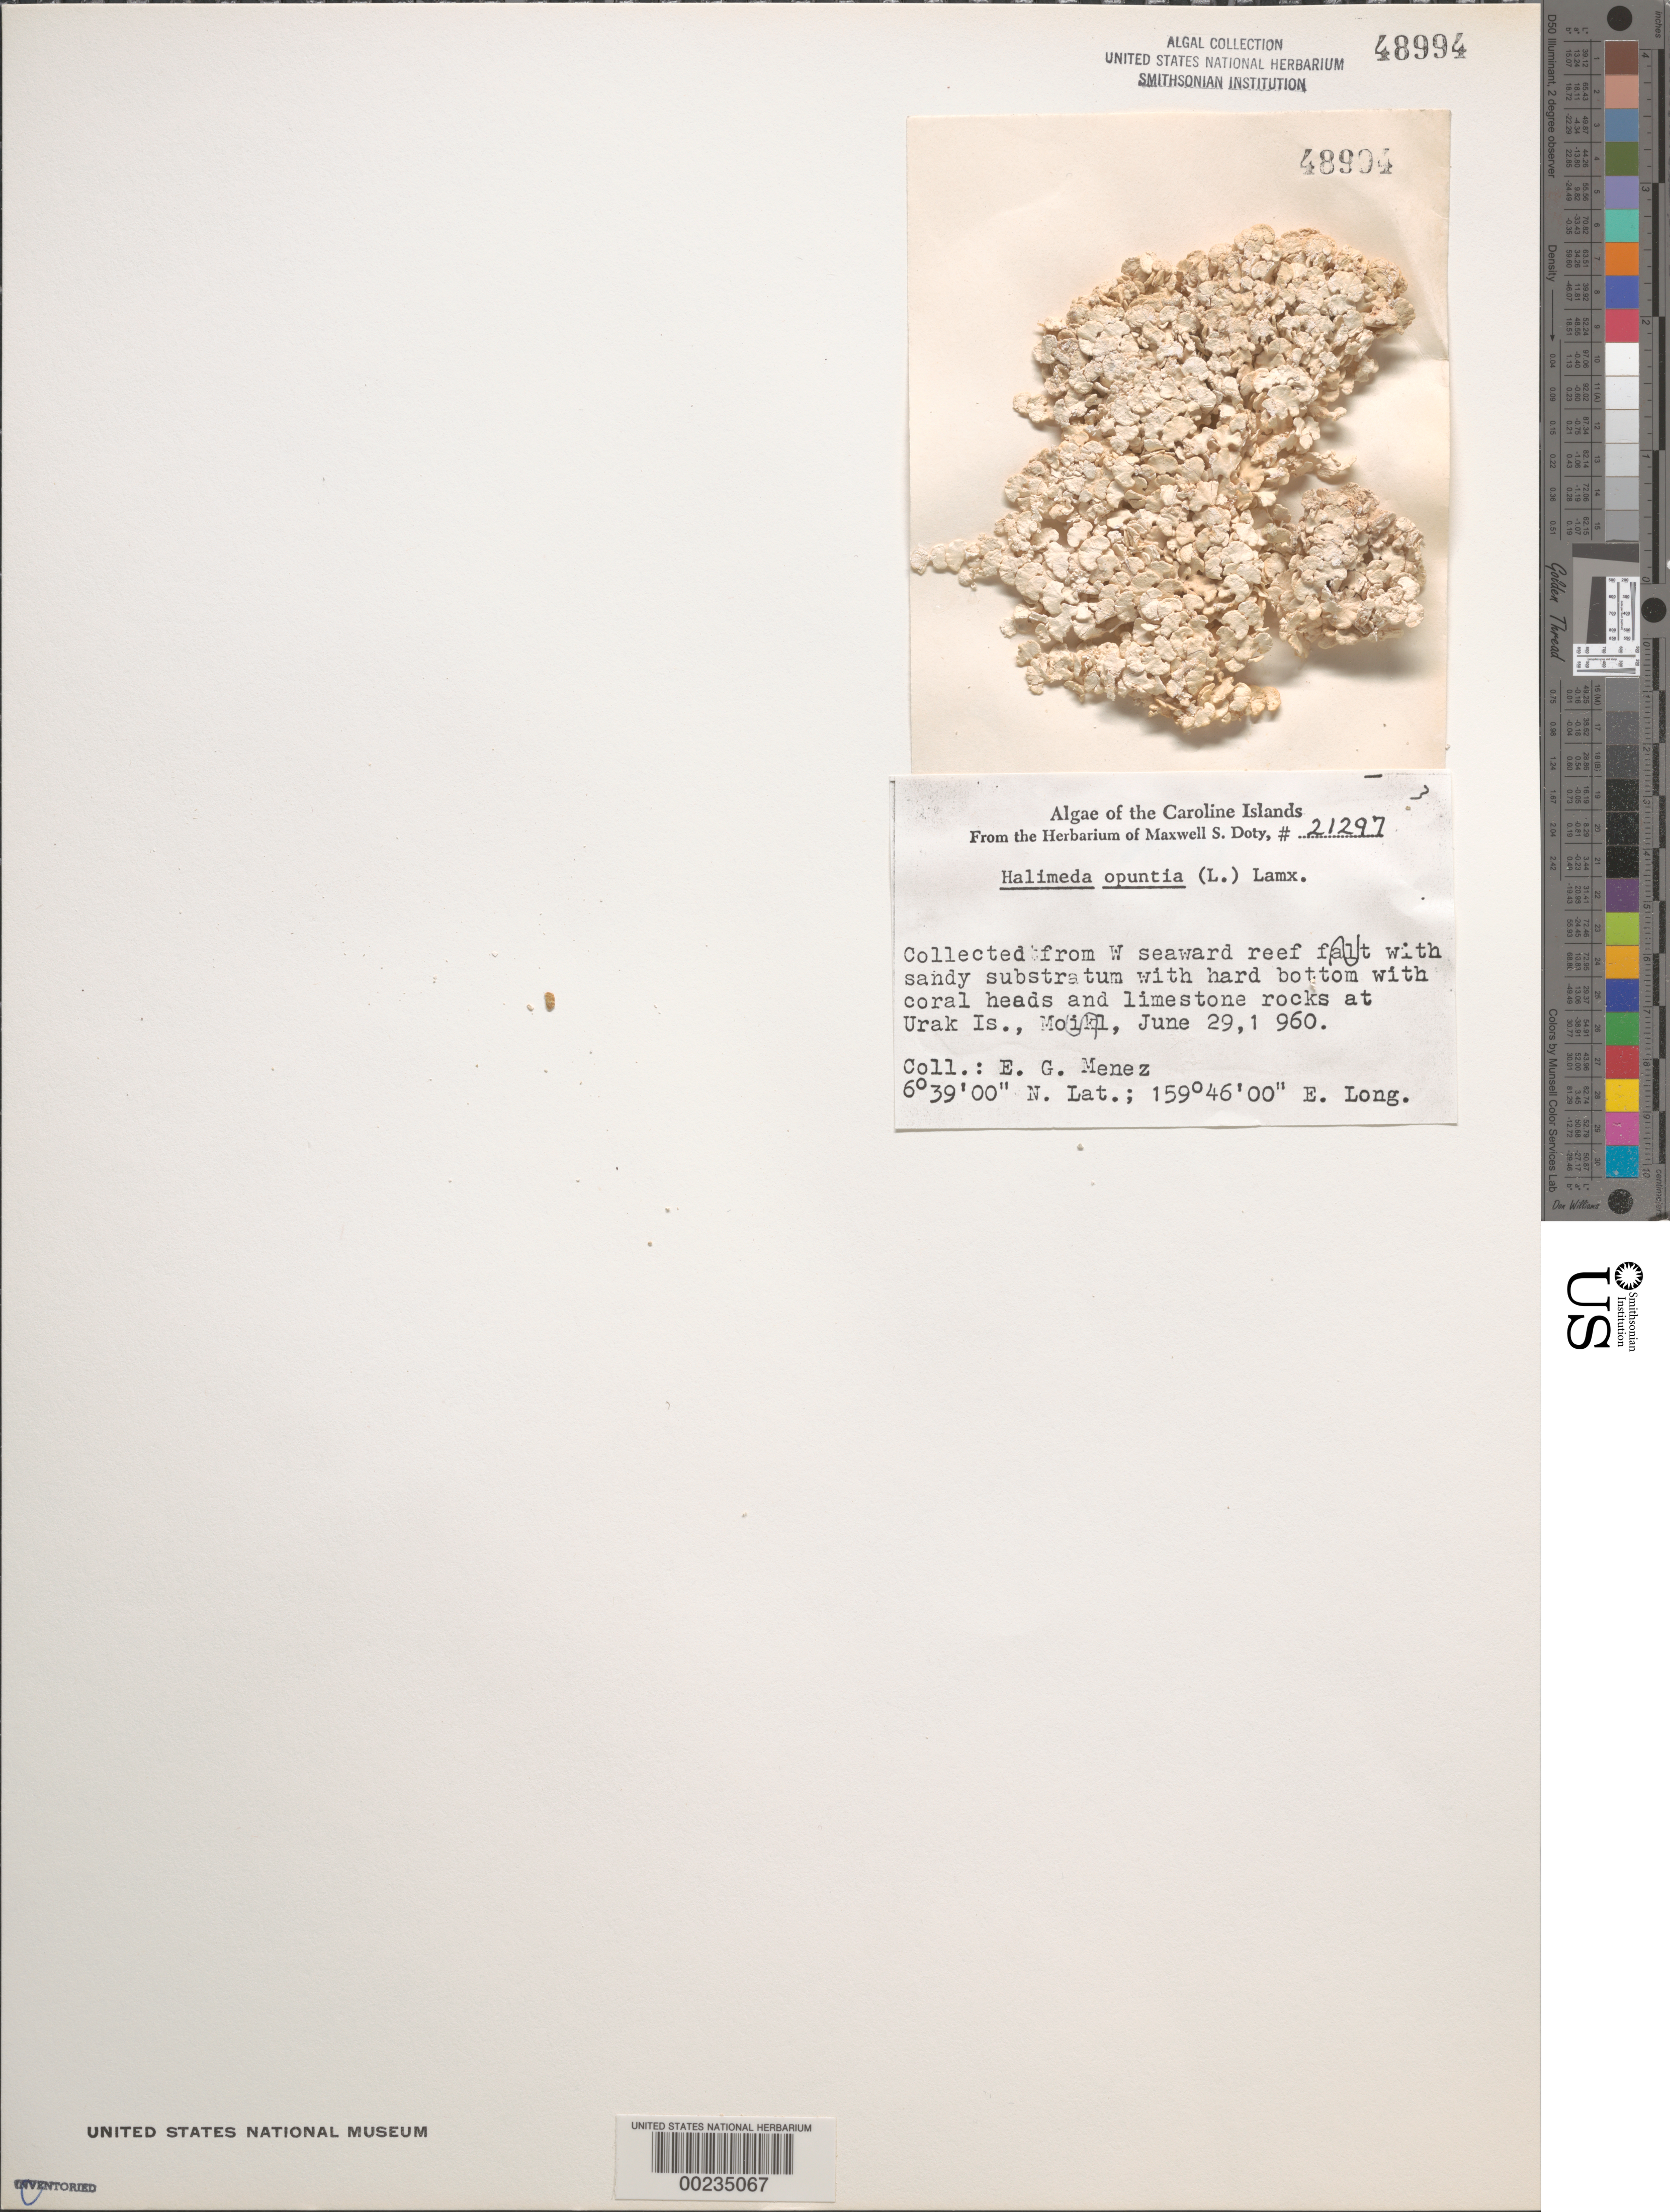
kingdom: Plantae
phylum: Chlorophyta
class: Ulvophyceae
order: Bryopsidales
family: Halimedaceae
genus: Halimeda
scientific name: Halimeda opuntia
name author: (L.) J.V.Lamouroux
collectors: Meñez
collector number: MSD 21297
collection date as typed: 29 Jun 1960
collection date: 1960-06-29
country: Micronesia, Federated States of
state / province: Pohnpei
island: Mwokil (Mokil) Atoll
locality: Urak Islet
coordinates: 6 39' 00" N, 159 46' 00" E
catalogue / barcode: US 48994